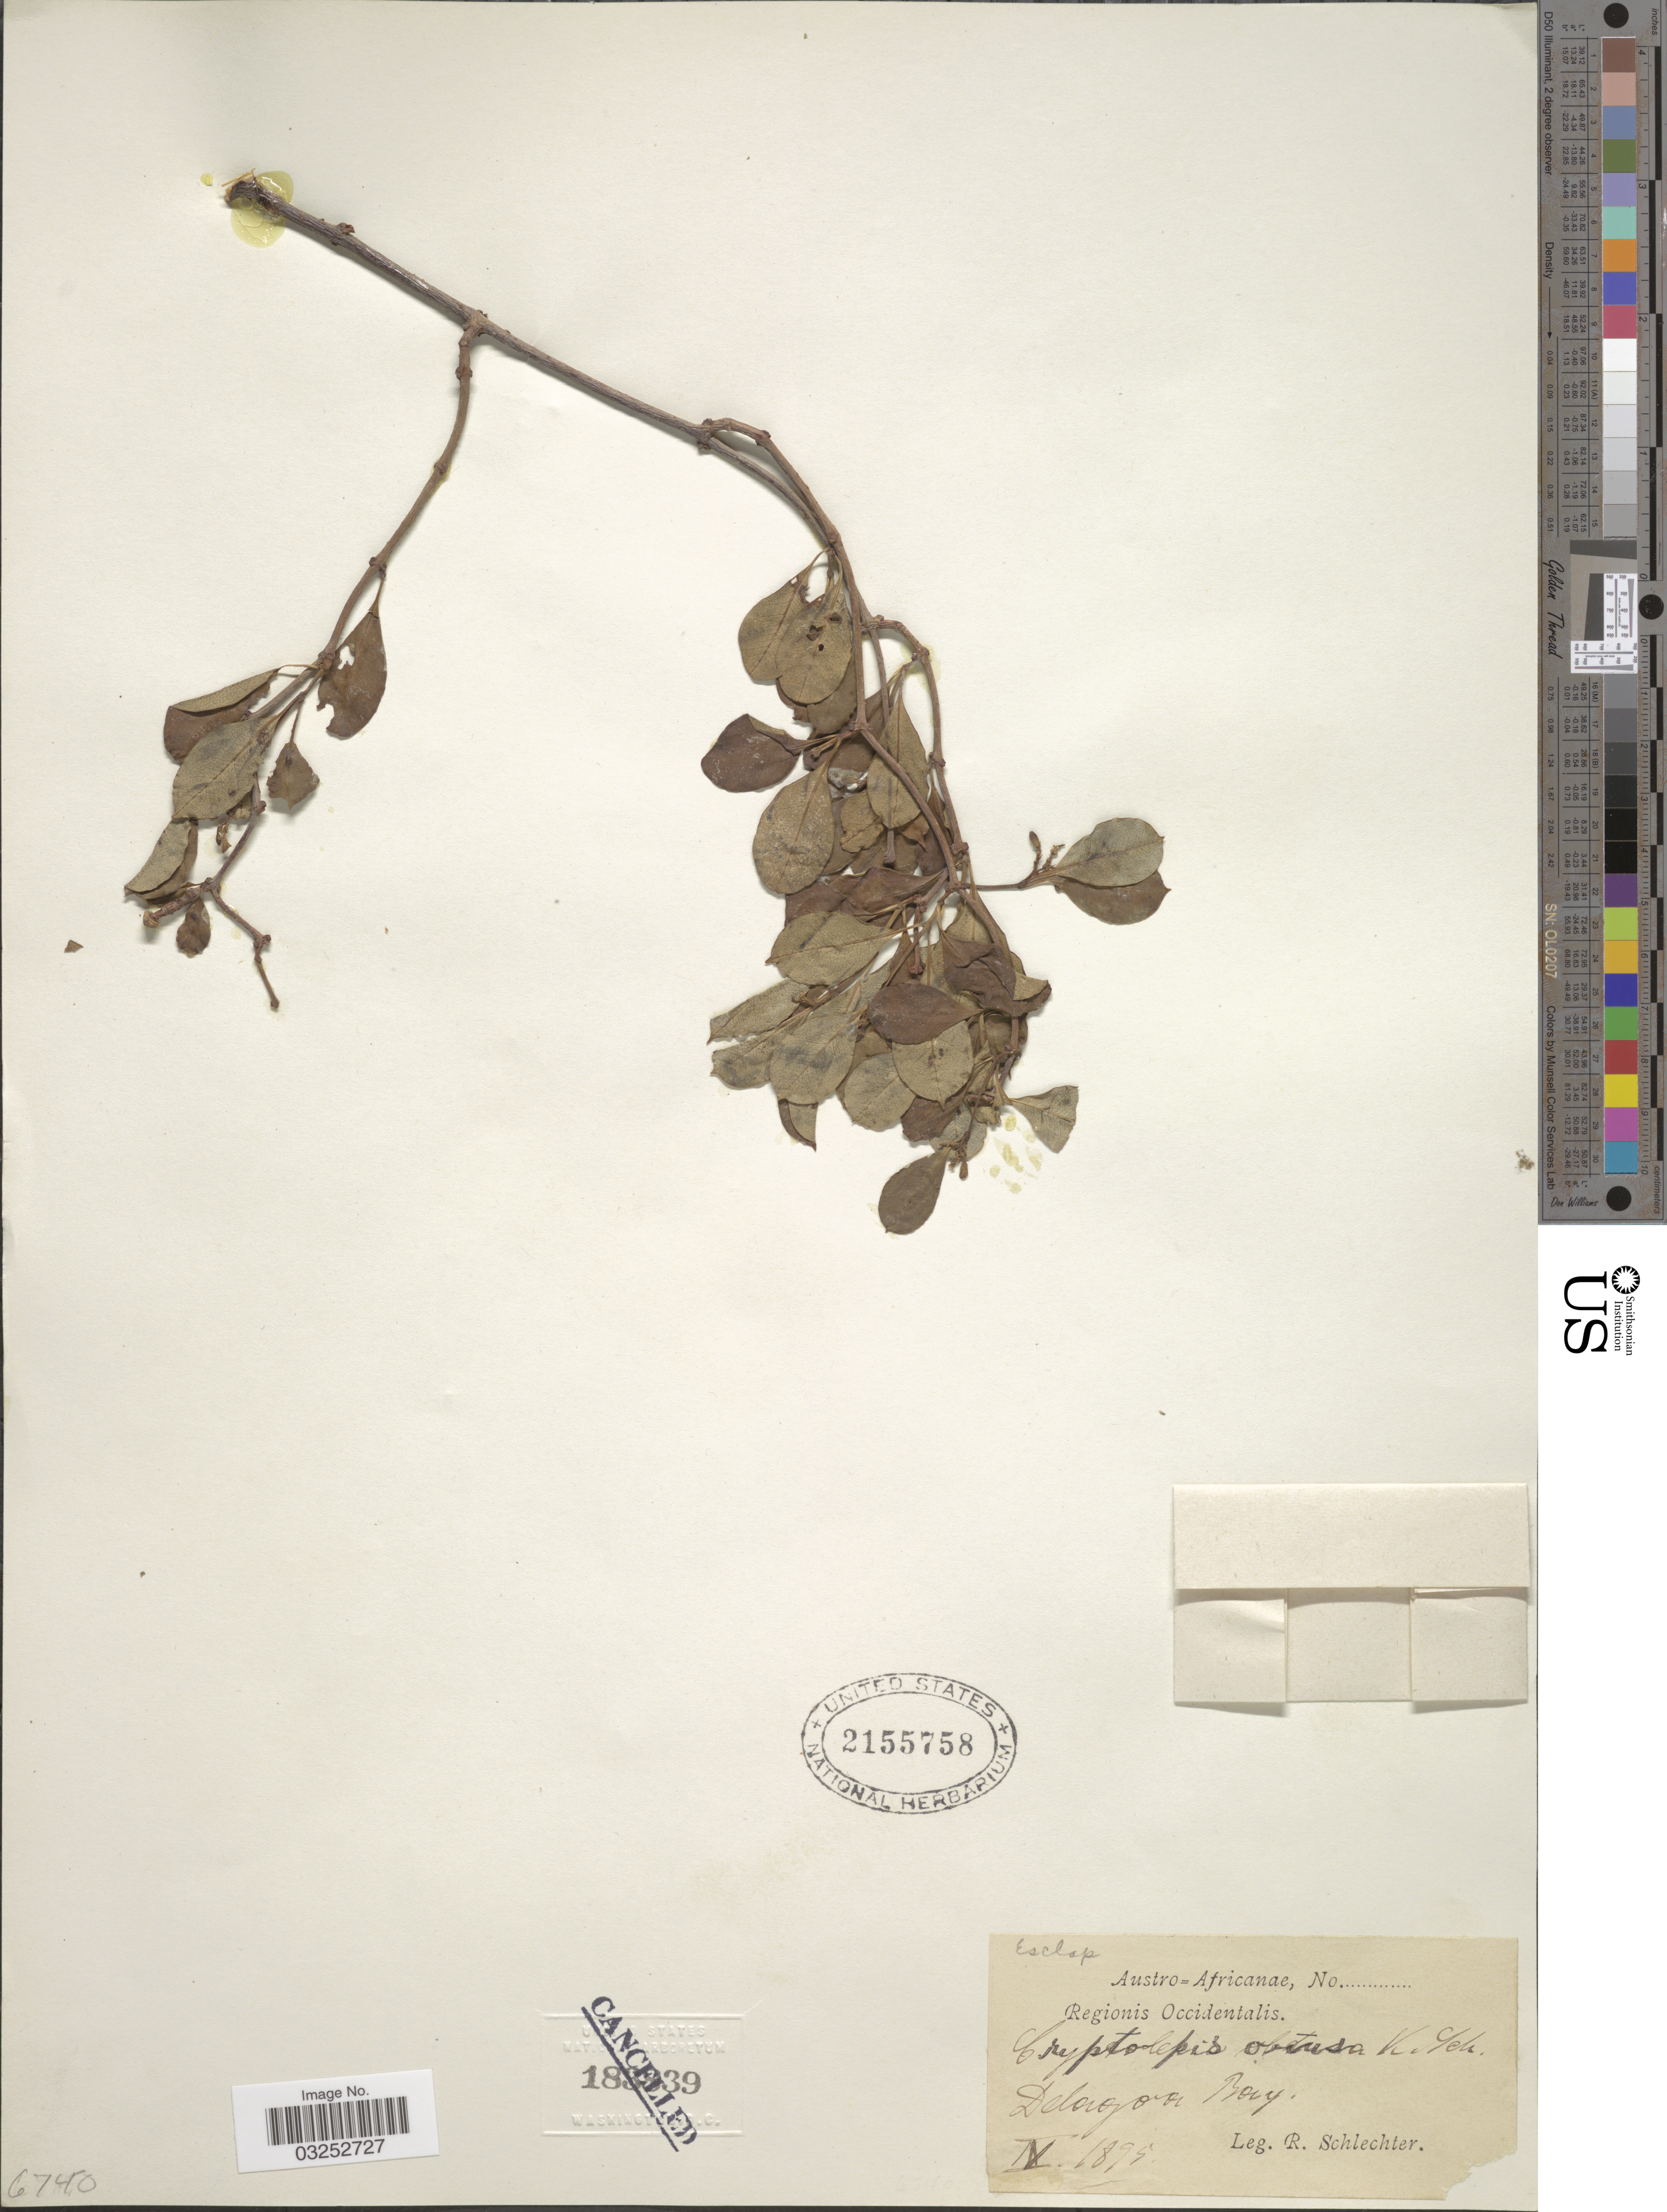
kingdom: Plantae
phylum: Tracheophyta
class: Magnoliopsida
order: Gentianales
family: Apocynaceae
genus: Cryptolepis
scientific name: Cryptolepis hensii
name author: N.E. Br.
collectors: F. R. R. Schlechter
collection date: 1895-09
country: Mozambique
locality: Austro, Africanae, Regionis Occidentalis, Delagoa Bay.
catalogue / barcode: US 2155758